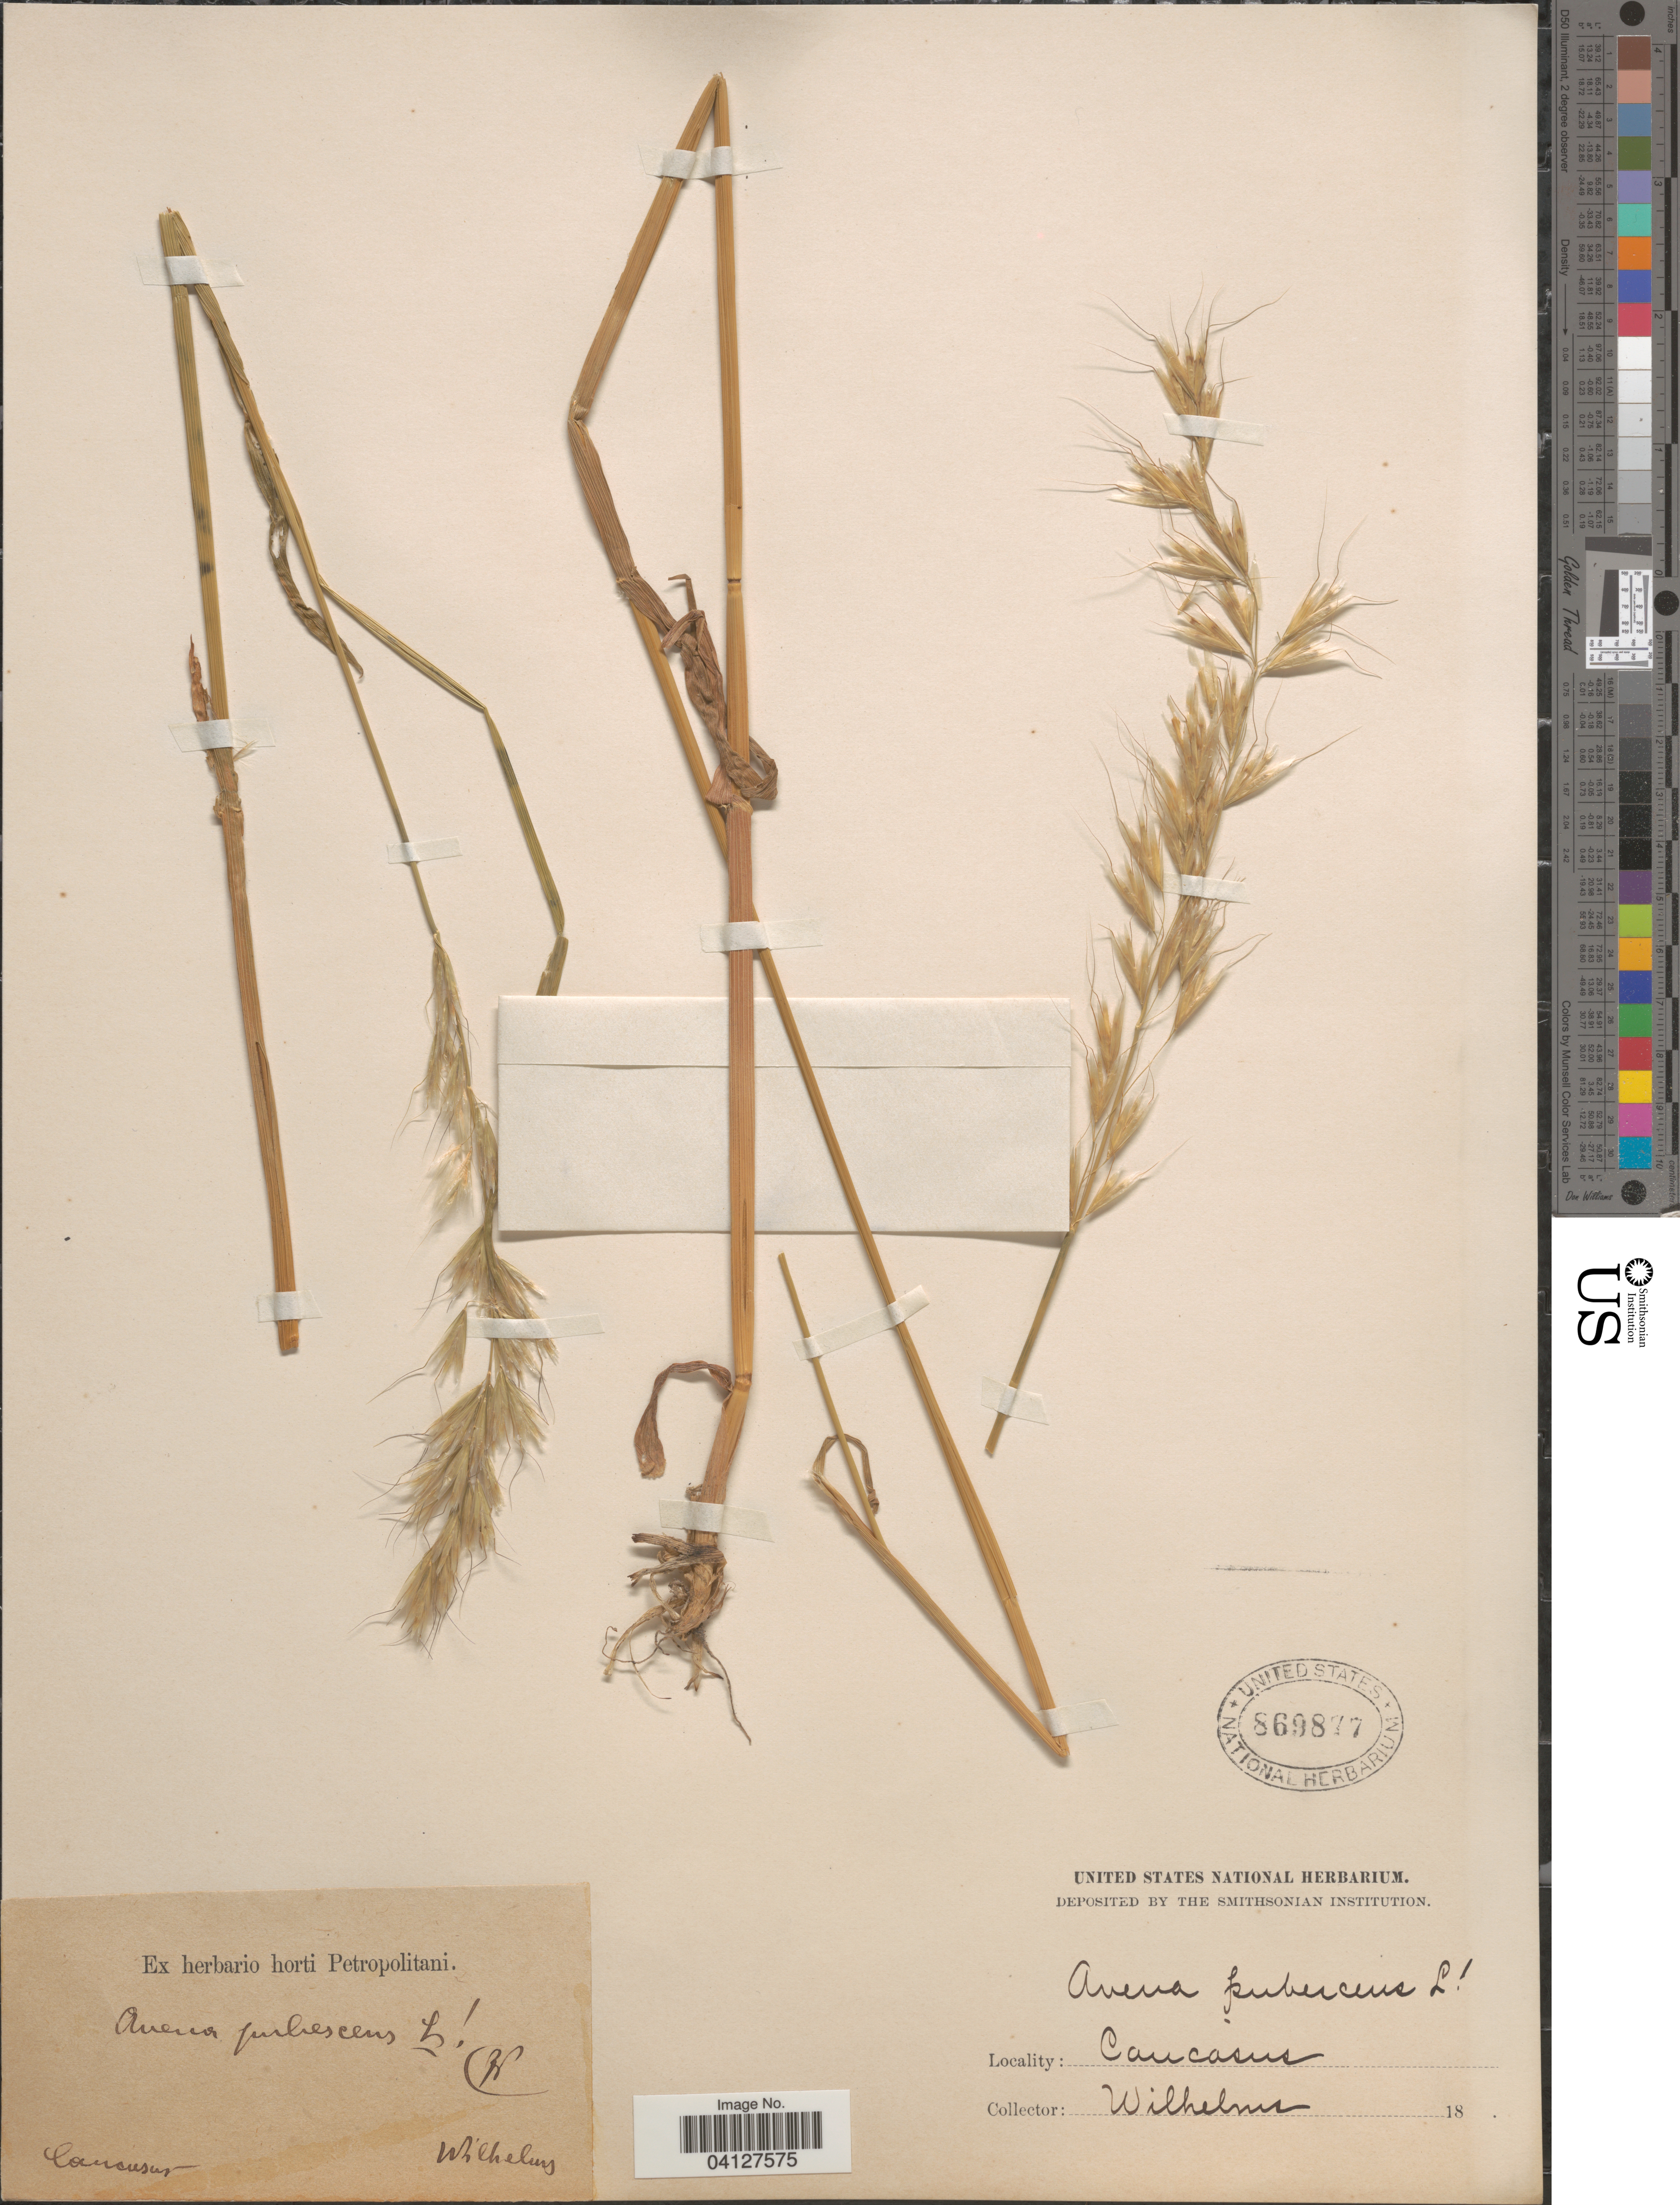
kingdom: Plantae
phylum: Tracheophyta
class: Liliopsida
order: Poales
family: Poaceae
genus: Avena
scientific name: Avena pubescens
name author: Huds.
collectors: C. Wilhelms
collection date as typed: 18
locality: Caucasius.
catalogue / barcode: US 869877